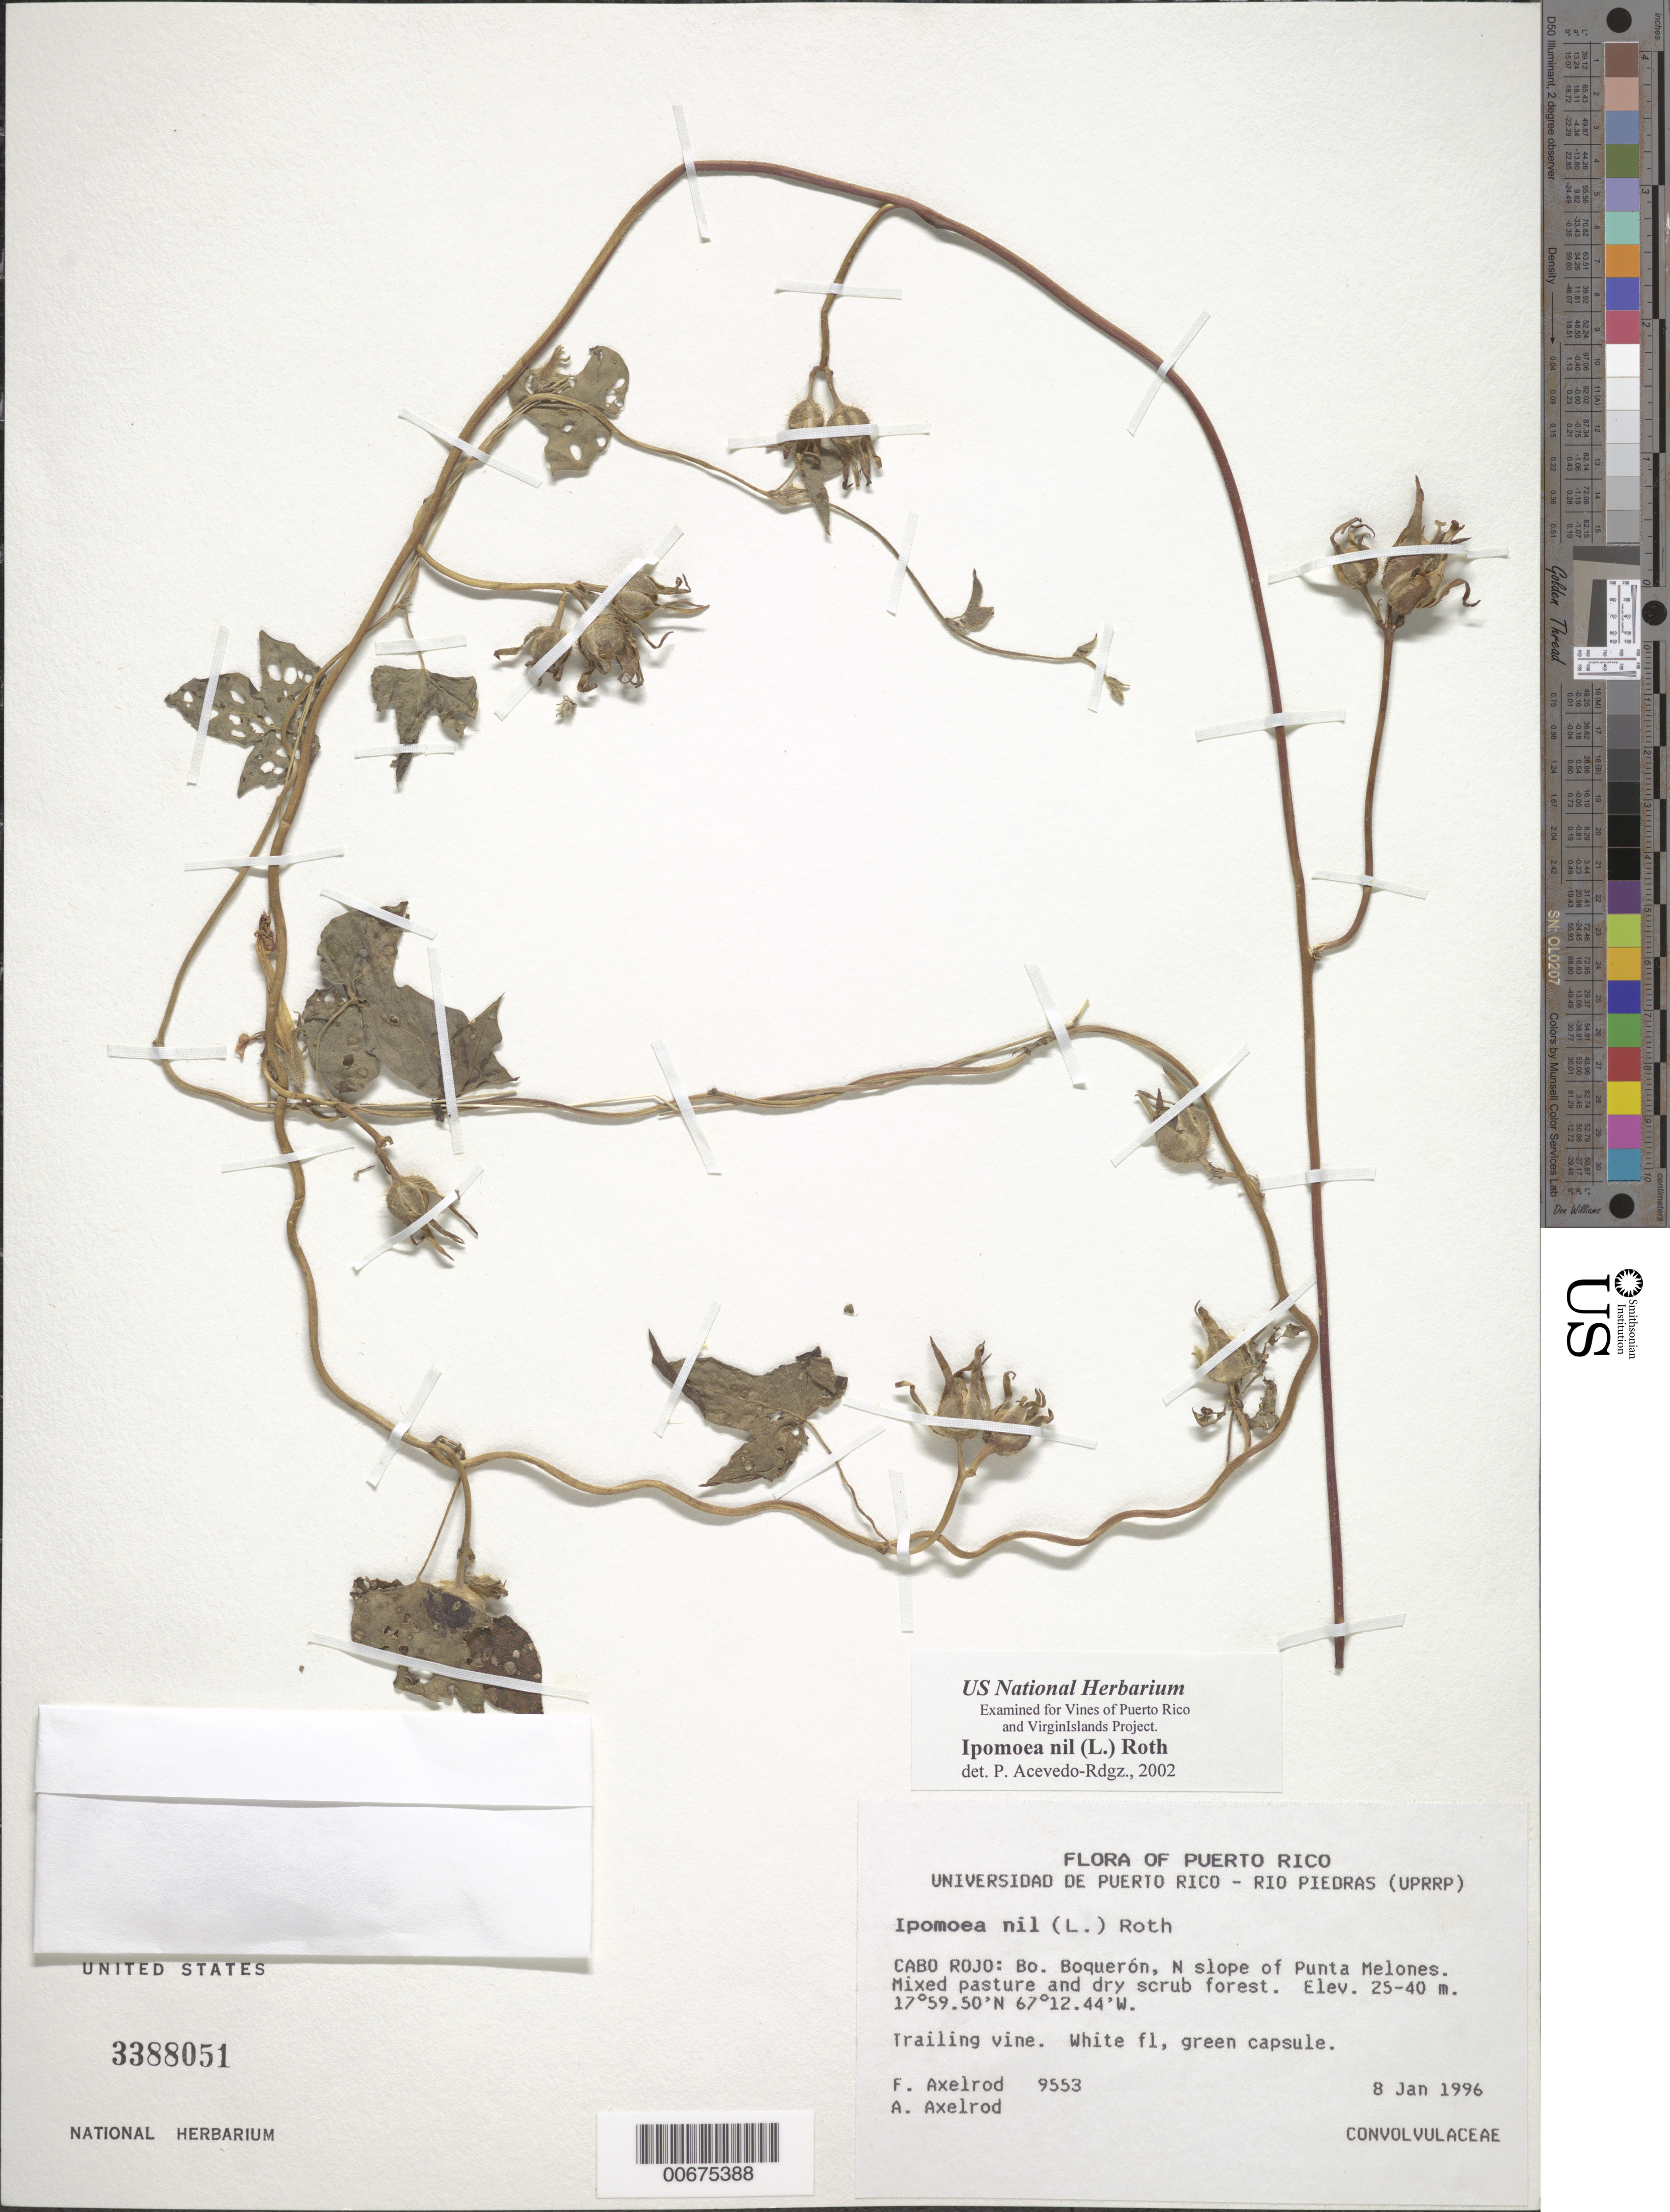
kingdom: Plantae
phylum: Tracheophyta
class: Magnoliopsida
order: Solanales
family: Convolvulaceae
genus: Ipomoea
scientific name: Ipomoea nil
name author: (L.) Roth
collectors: F. Axelrod & A. Axelrod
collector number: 9553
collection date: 1996-01-08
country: Puerto Rico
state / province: Çabo Rojo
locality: Cabo Rojo: Bo. Boquerón, N slope of Punta Melones.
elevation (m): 25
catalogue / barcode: US 3388051